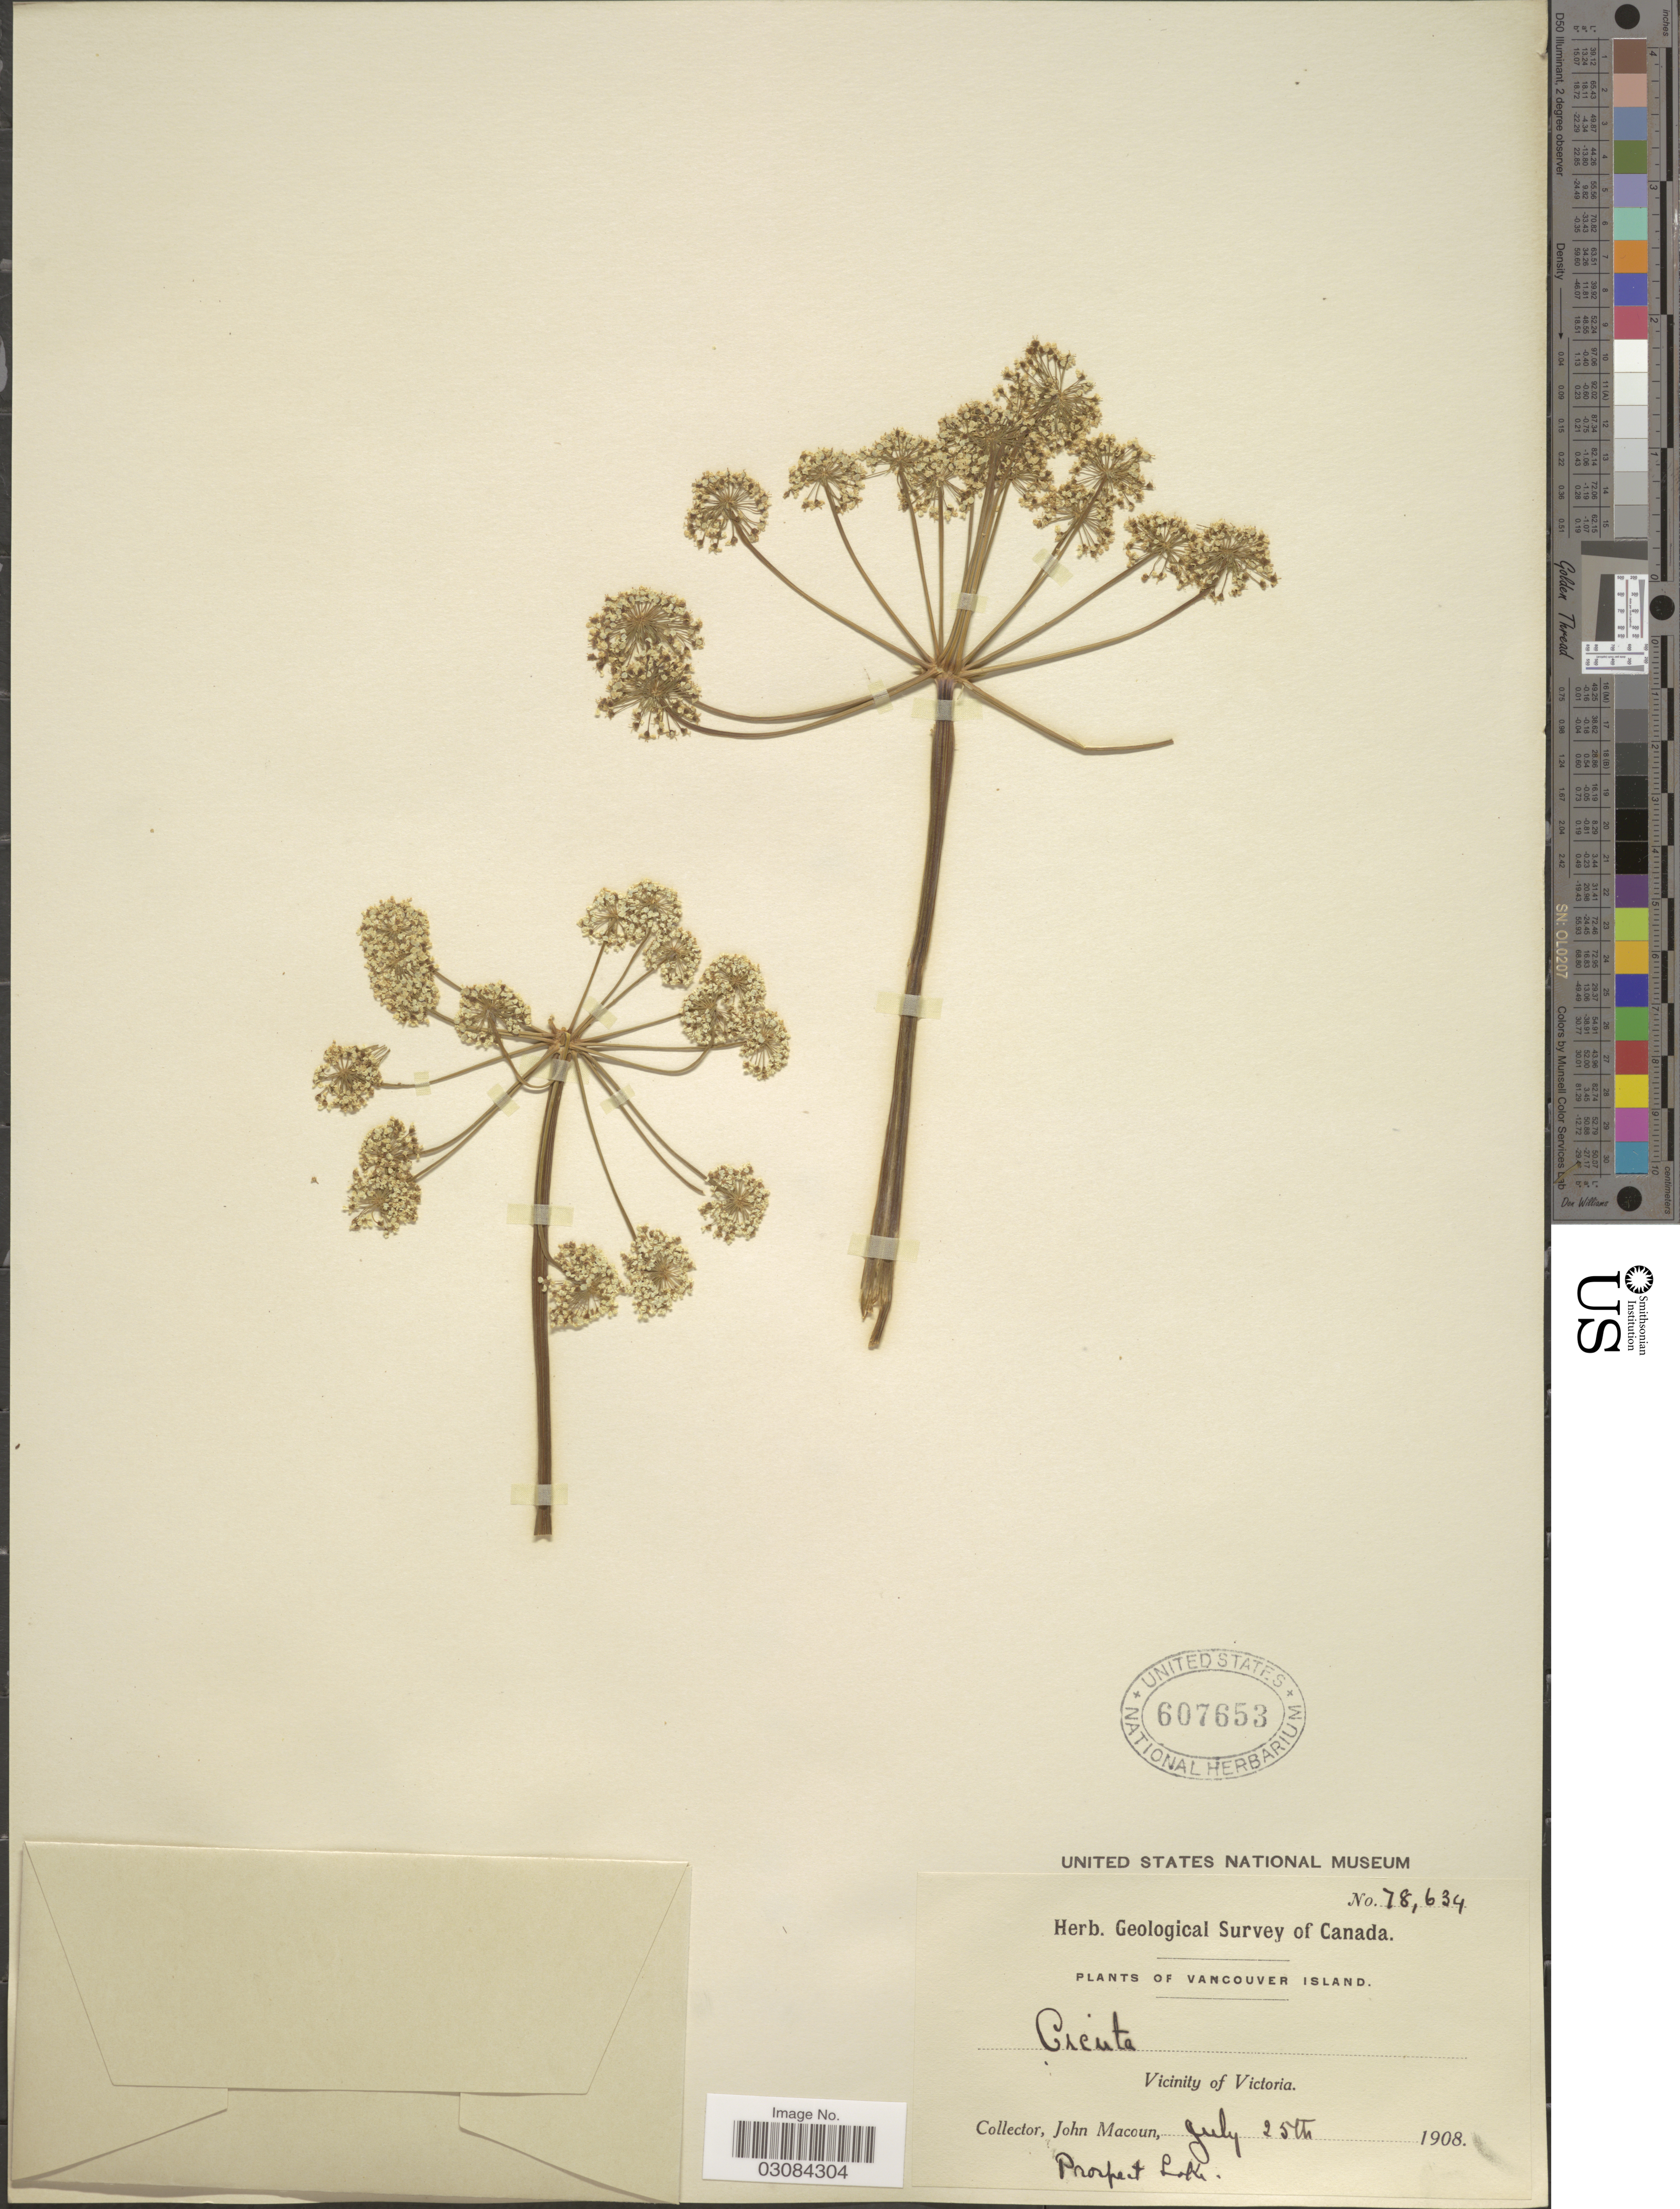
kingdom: Plantae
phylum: Tracheophyta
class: Magnoliopsida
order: Apiales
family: Apiaceae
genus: Cicuta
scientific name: Cicuta douglasii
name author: (DC.) J.M. Coult. & Rose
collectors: J. Macoun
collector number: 78634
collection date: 1908-07-25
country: Canada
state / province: British Columbia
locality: Vancouver Island. Vicinity of Victoria. Prospect Lake.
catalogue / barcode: US 607653